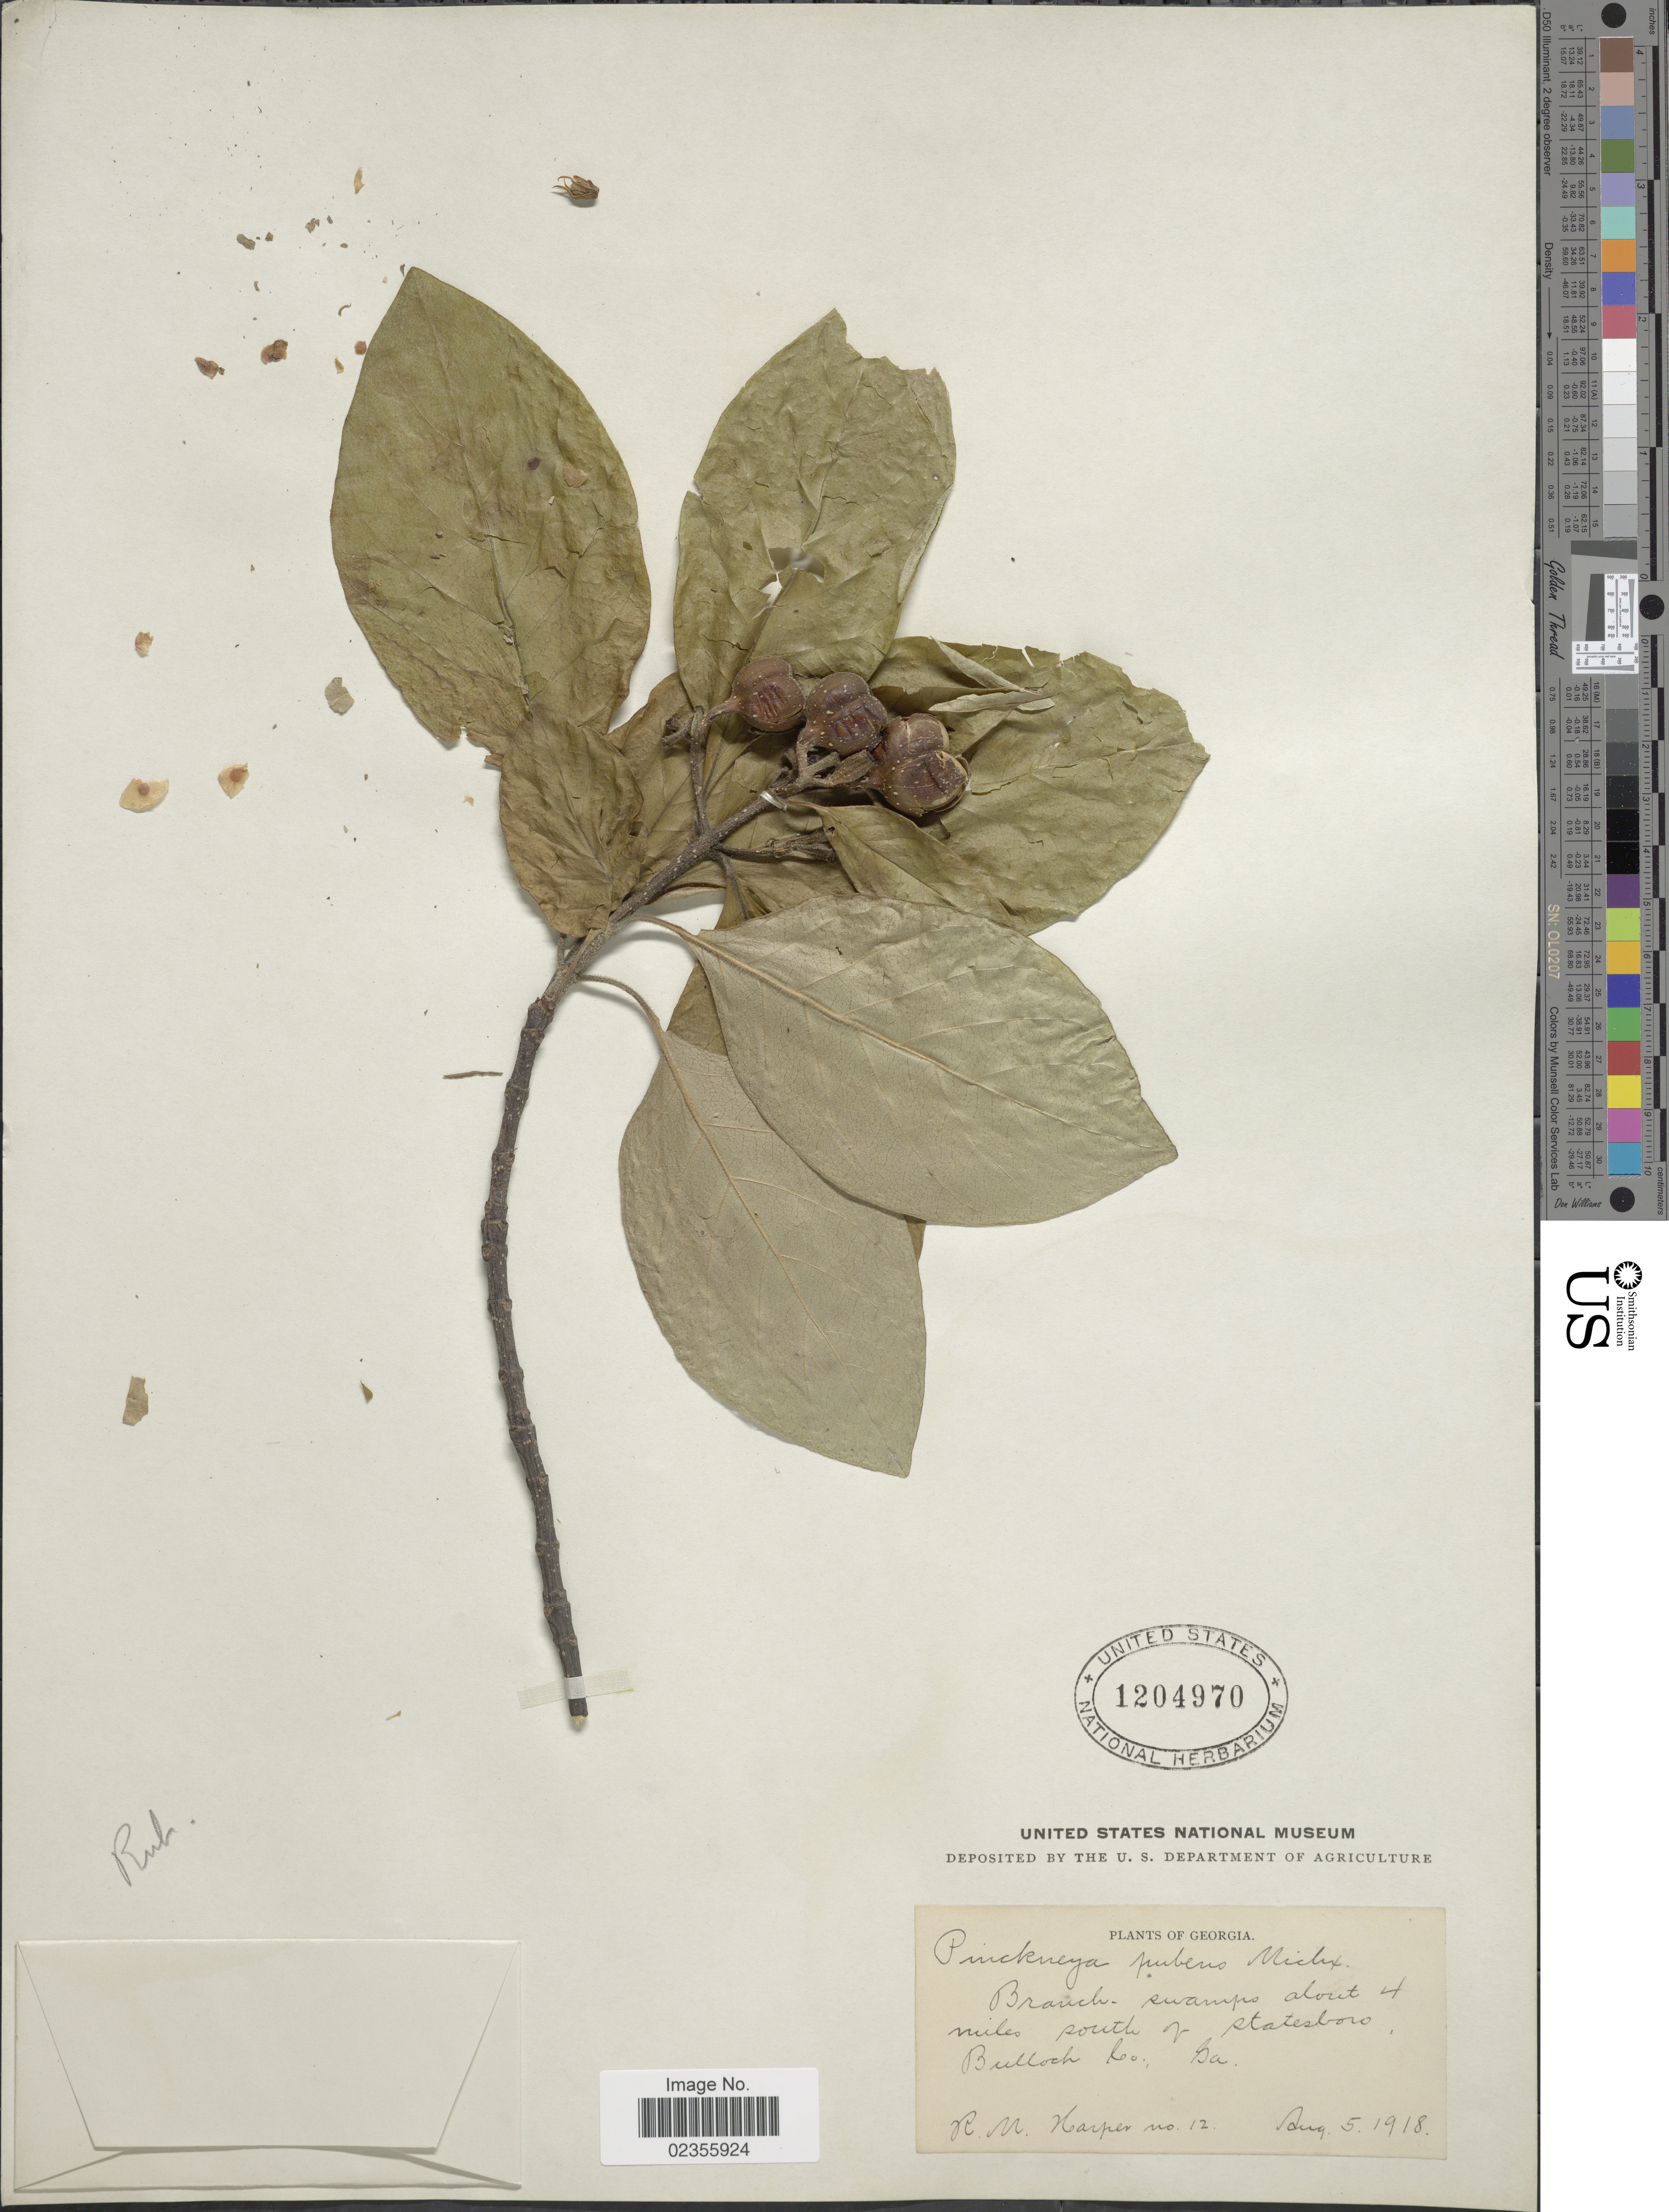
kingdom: Plantae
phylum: Tracheophyta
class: Magnoliopsida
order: Gentianales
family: Rubiaceae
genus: Pinckneya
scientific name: Pinckneya pubens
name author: Michx.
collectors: R. M. Harper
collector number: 12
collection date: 1918-08-05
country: United States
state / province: Georgia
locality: Branch-swamps about 4 miles south of Statesboro, Bulloch Co., Ga.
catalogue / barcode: US 1204970